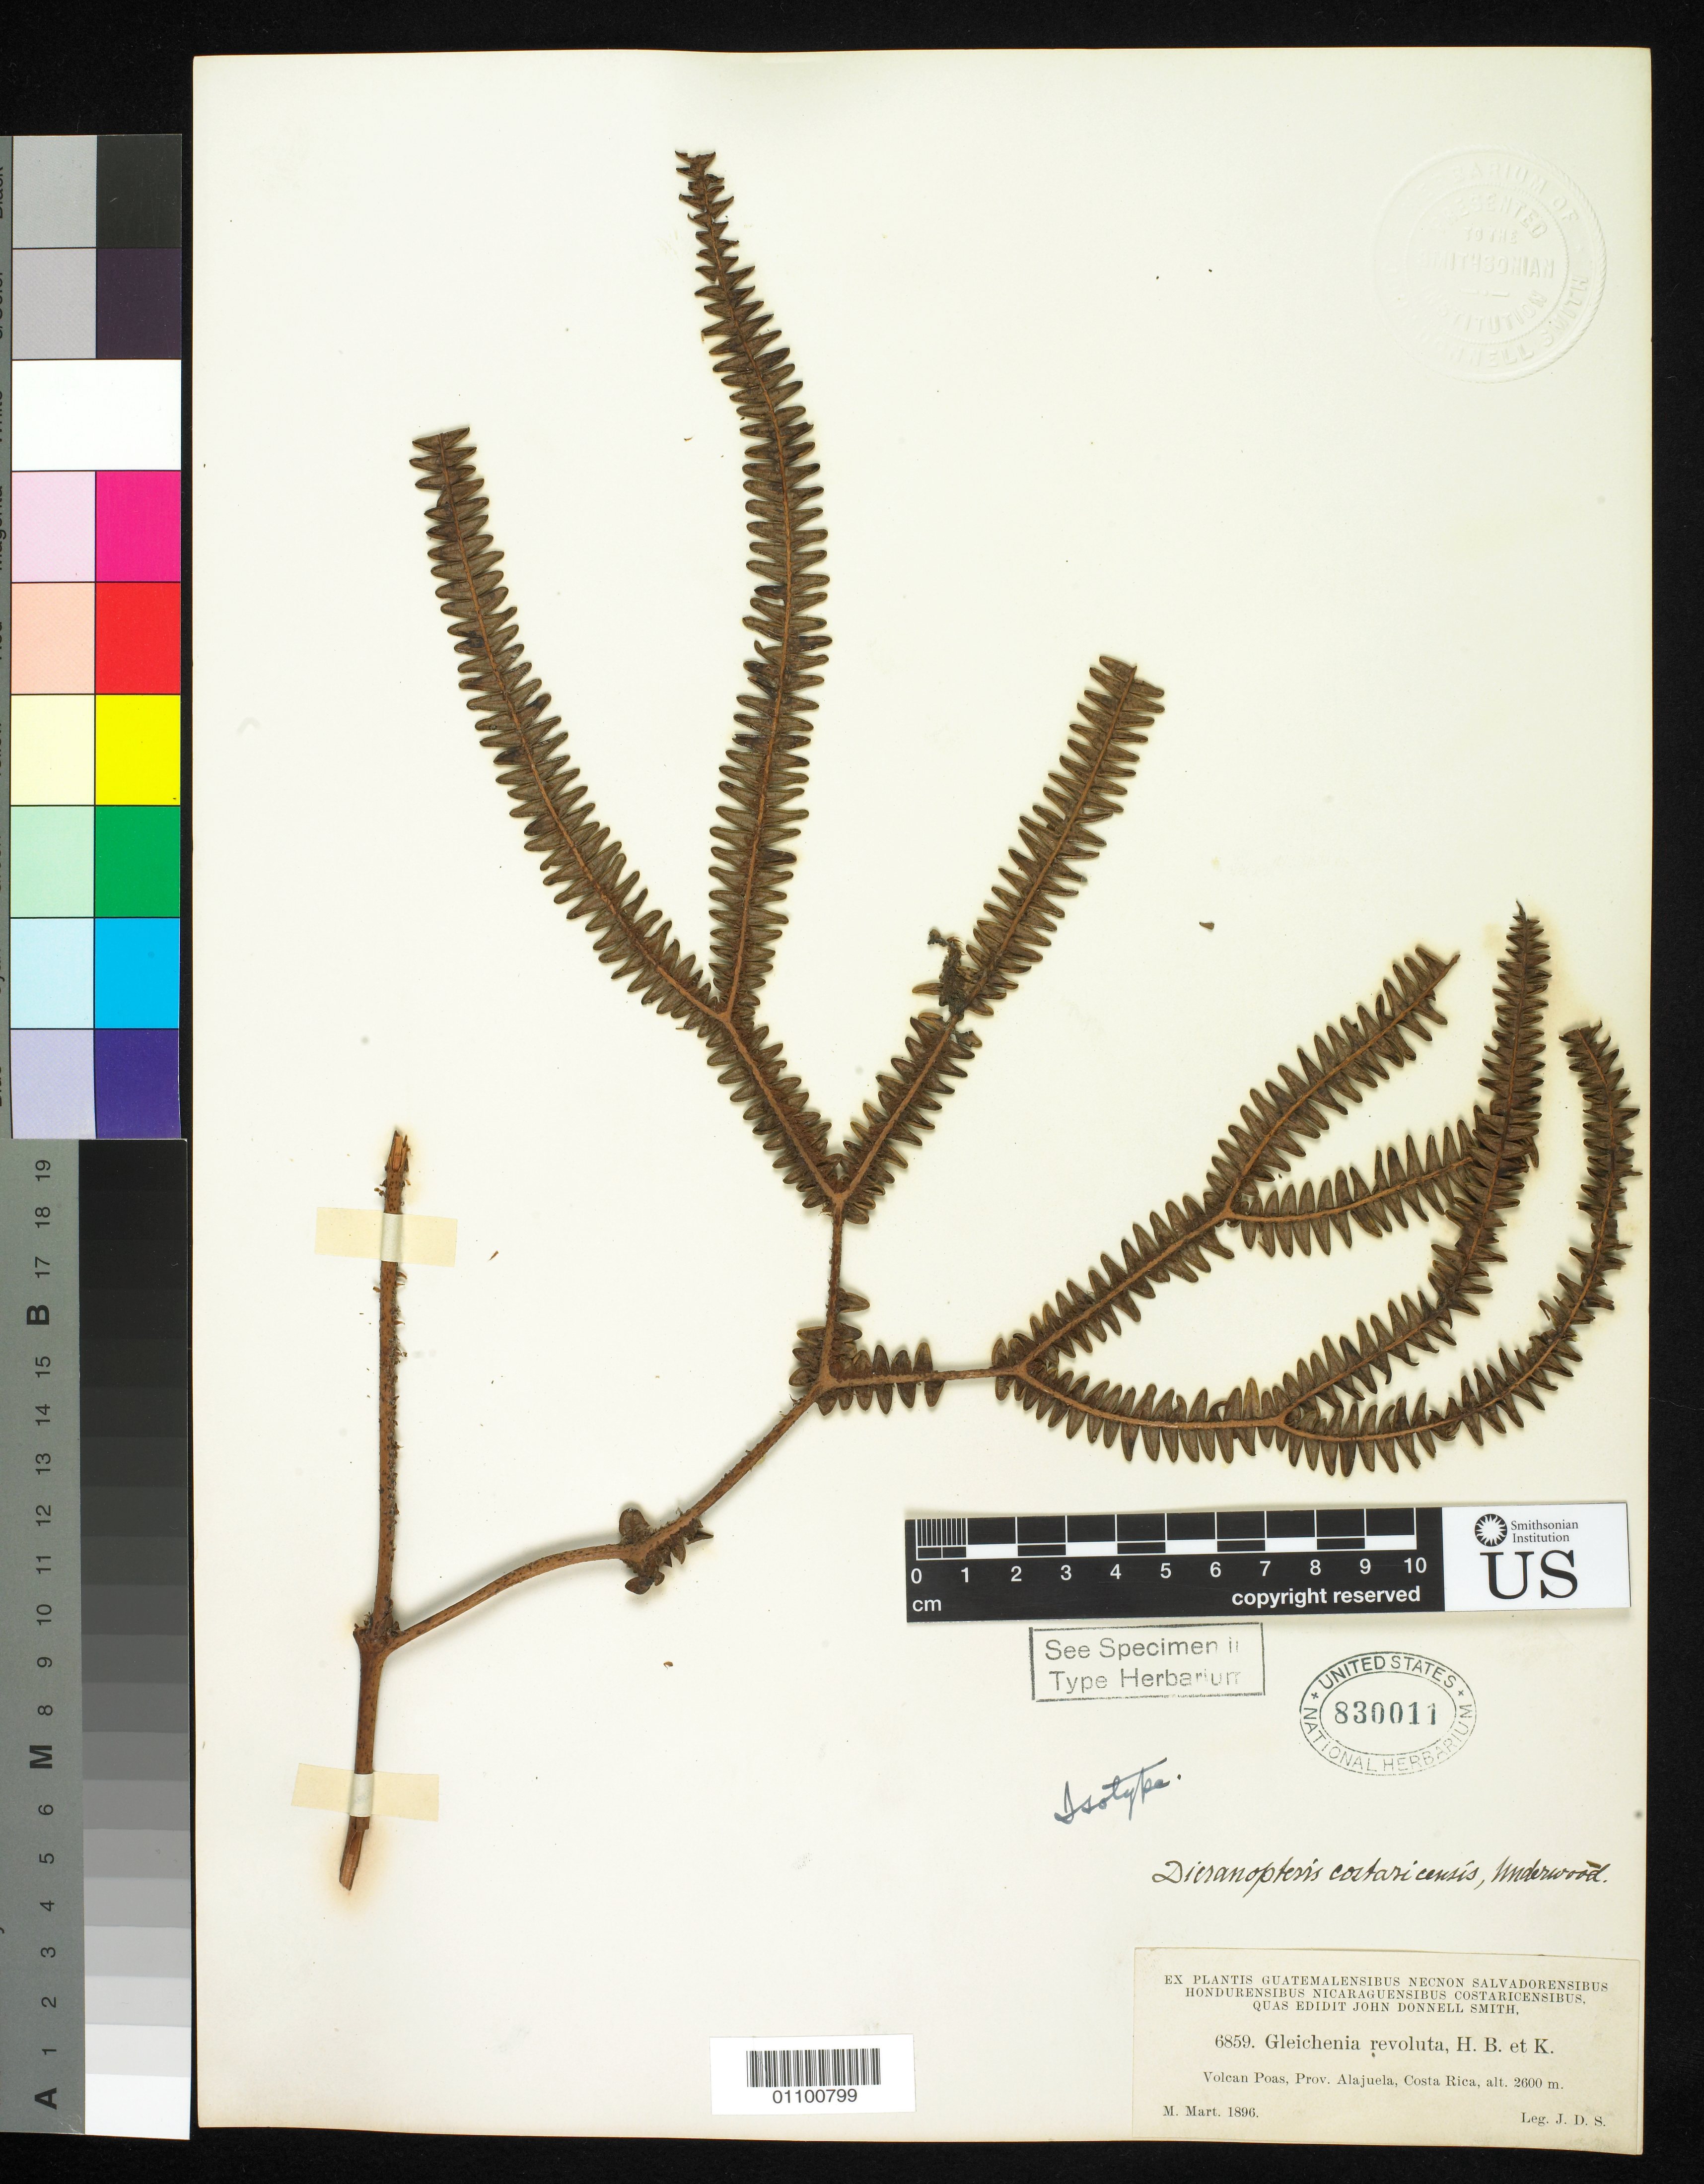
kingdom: Plantae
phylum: Tracheophyta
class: Polypodiopsida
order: Gleicheniales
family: Gleicheniaceae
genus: Dicranopteris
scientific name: Dicranopteris costaricensis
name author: Underw.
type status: Isotype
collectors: J. Donnell Smith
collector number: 6859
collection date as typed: Mar 1896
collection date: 1896-03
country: Costa Rica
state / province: Alajuela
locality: Volcan Poás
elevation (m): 2600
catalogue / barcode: US 830011